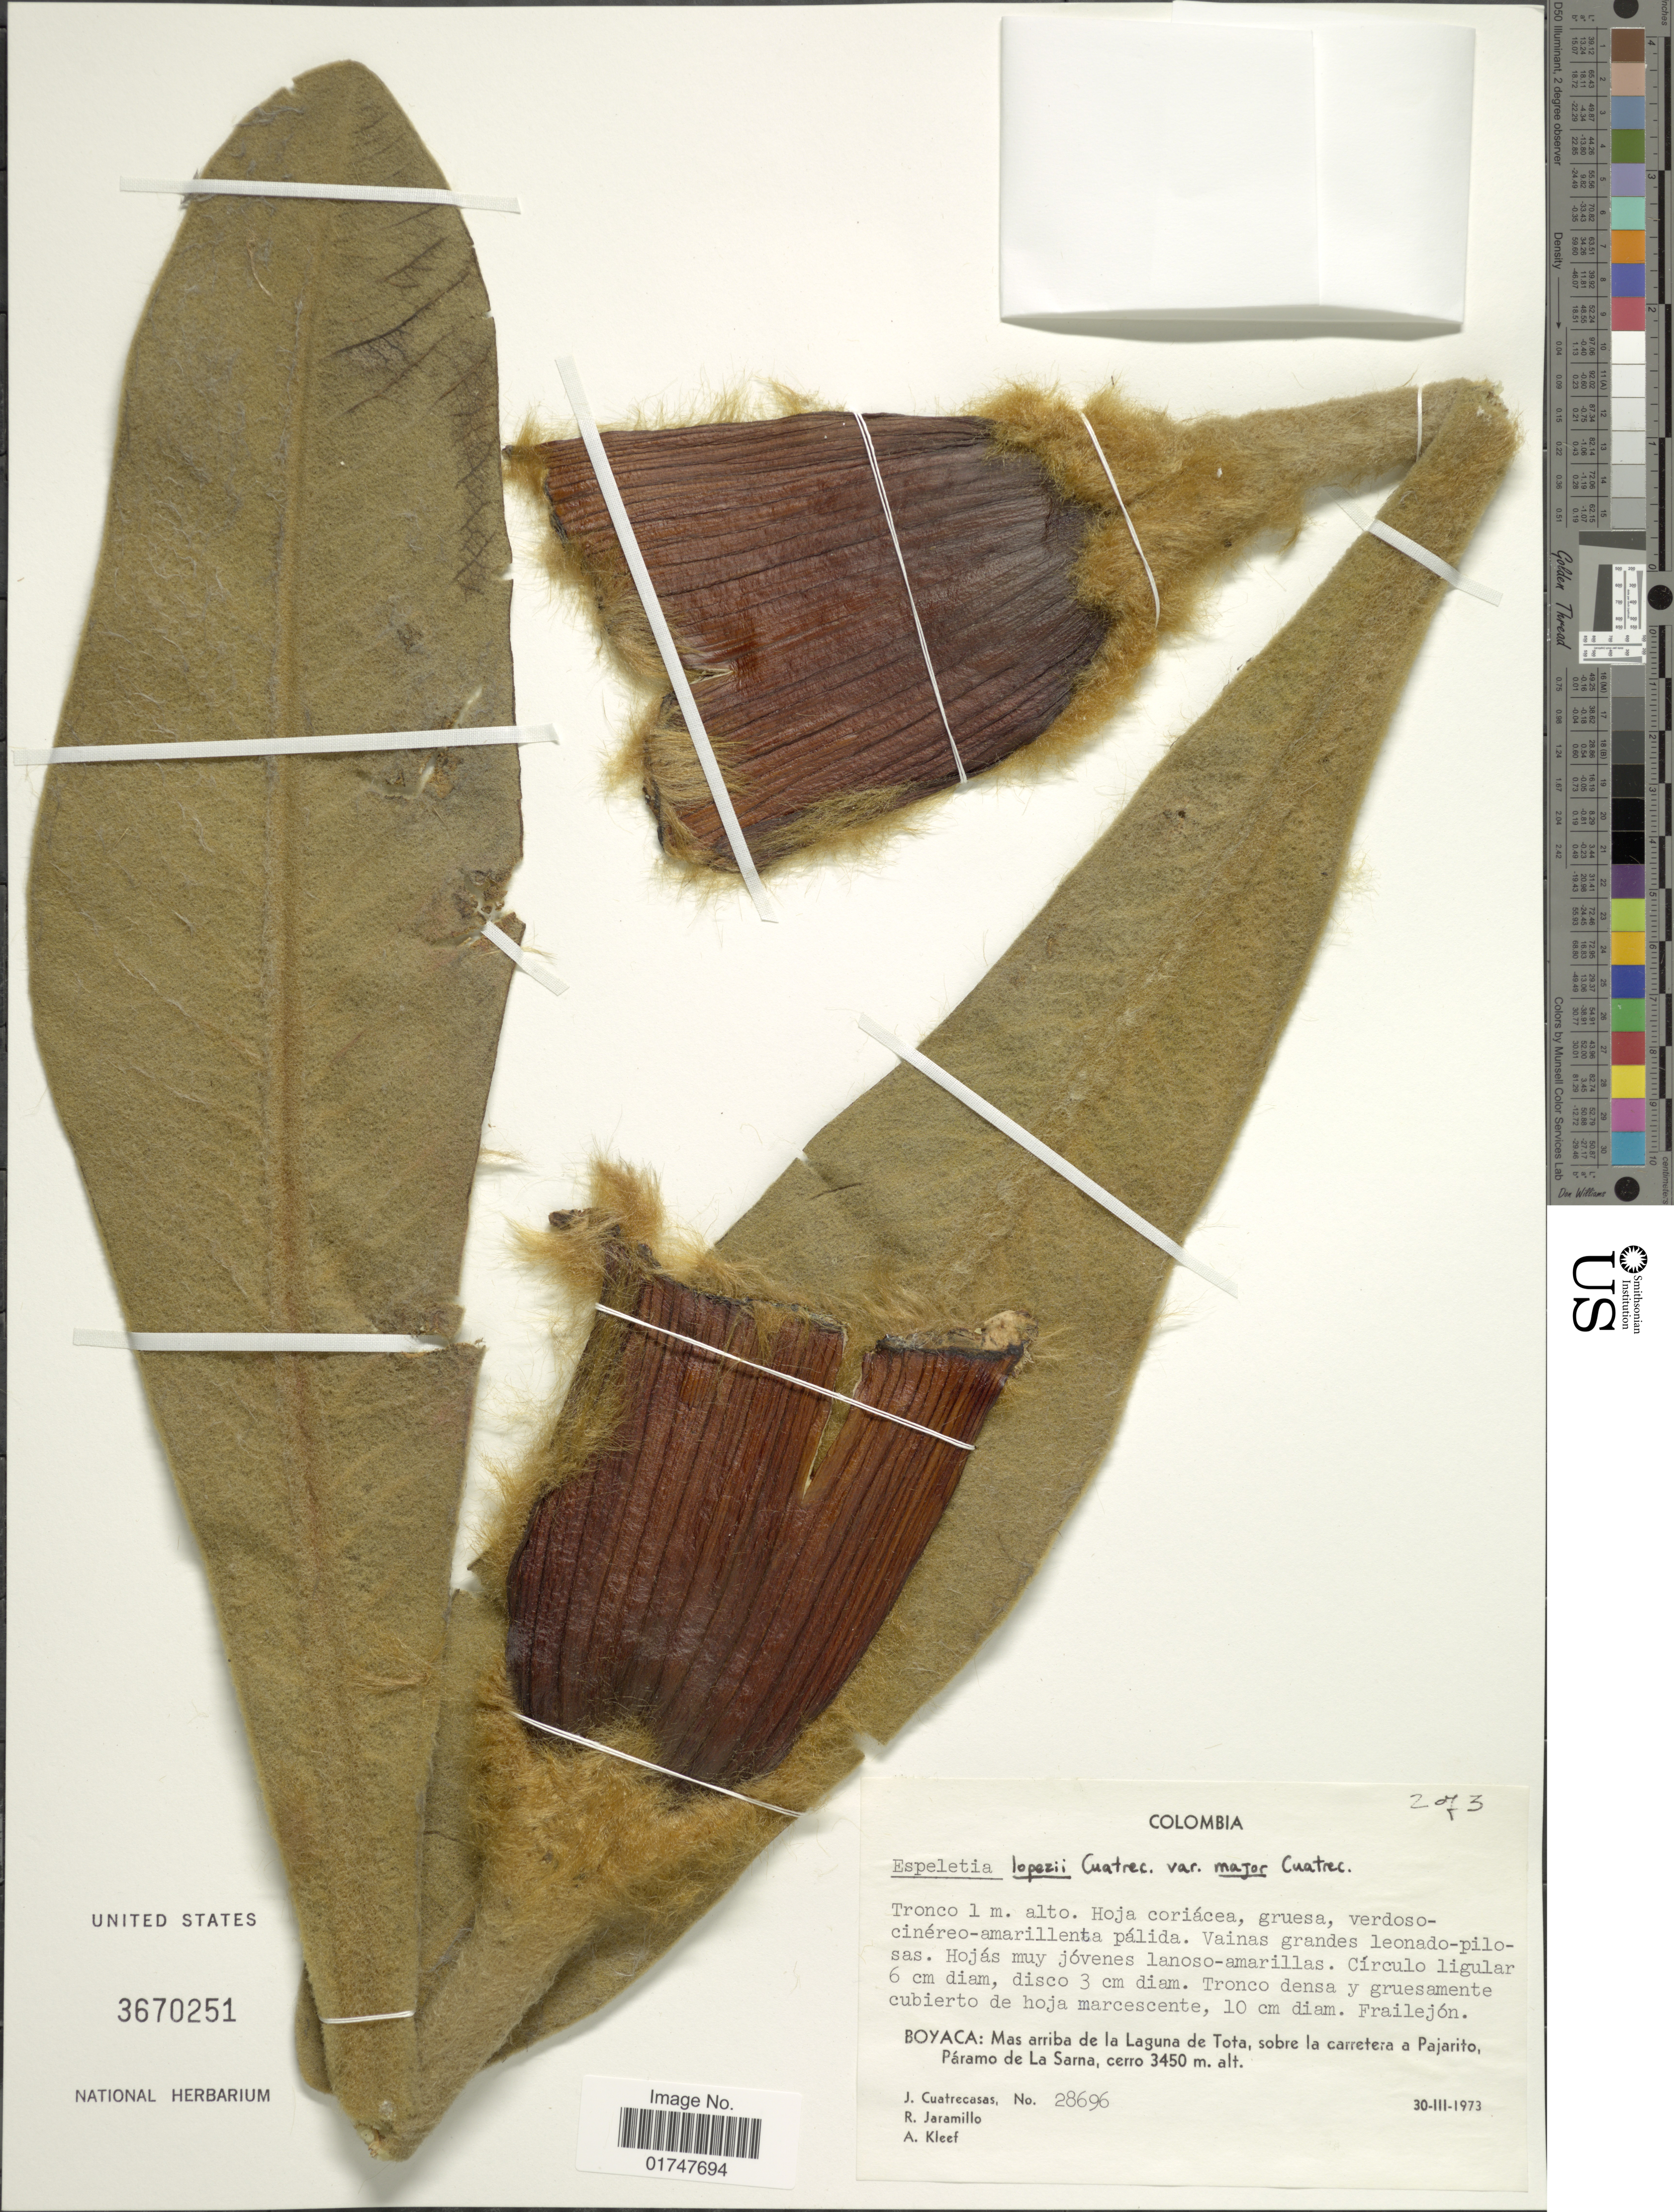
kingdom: Plantae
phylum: Tracheophyta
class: Magnoliopsida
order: Asterales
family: Asteraceae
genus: Espeletia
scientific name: Espeletia lopezii var. major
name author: Cuatrec.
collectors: J. Cuatrecasas, R. Jaramillo M. & A. Kleef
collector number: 28696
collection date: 1973-03-30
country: Colombia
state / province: Boyacá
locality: Mas arriba de la Laguna de Tota, sobre la carretera a Pajarito, Páramo de La Sarna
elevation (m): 3450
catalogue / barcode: US 3670251